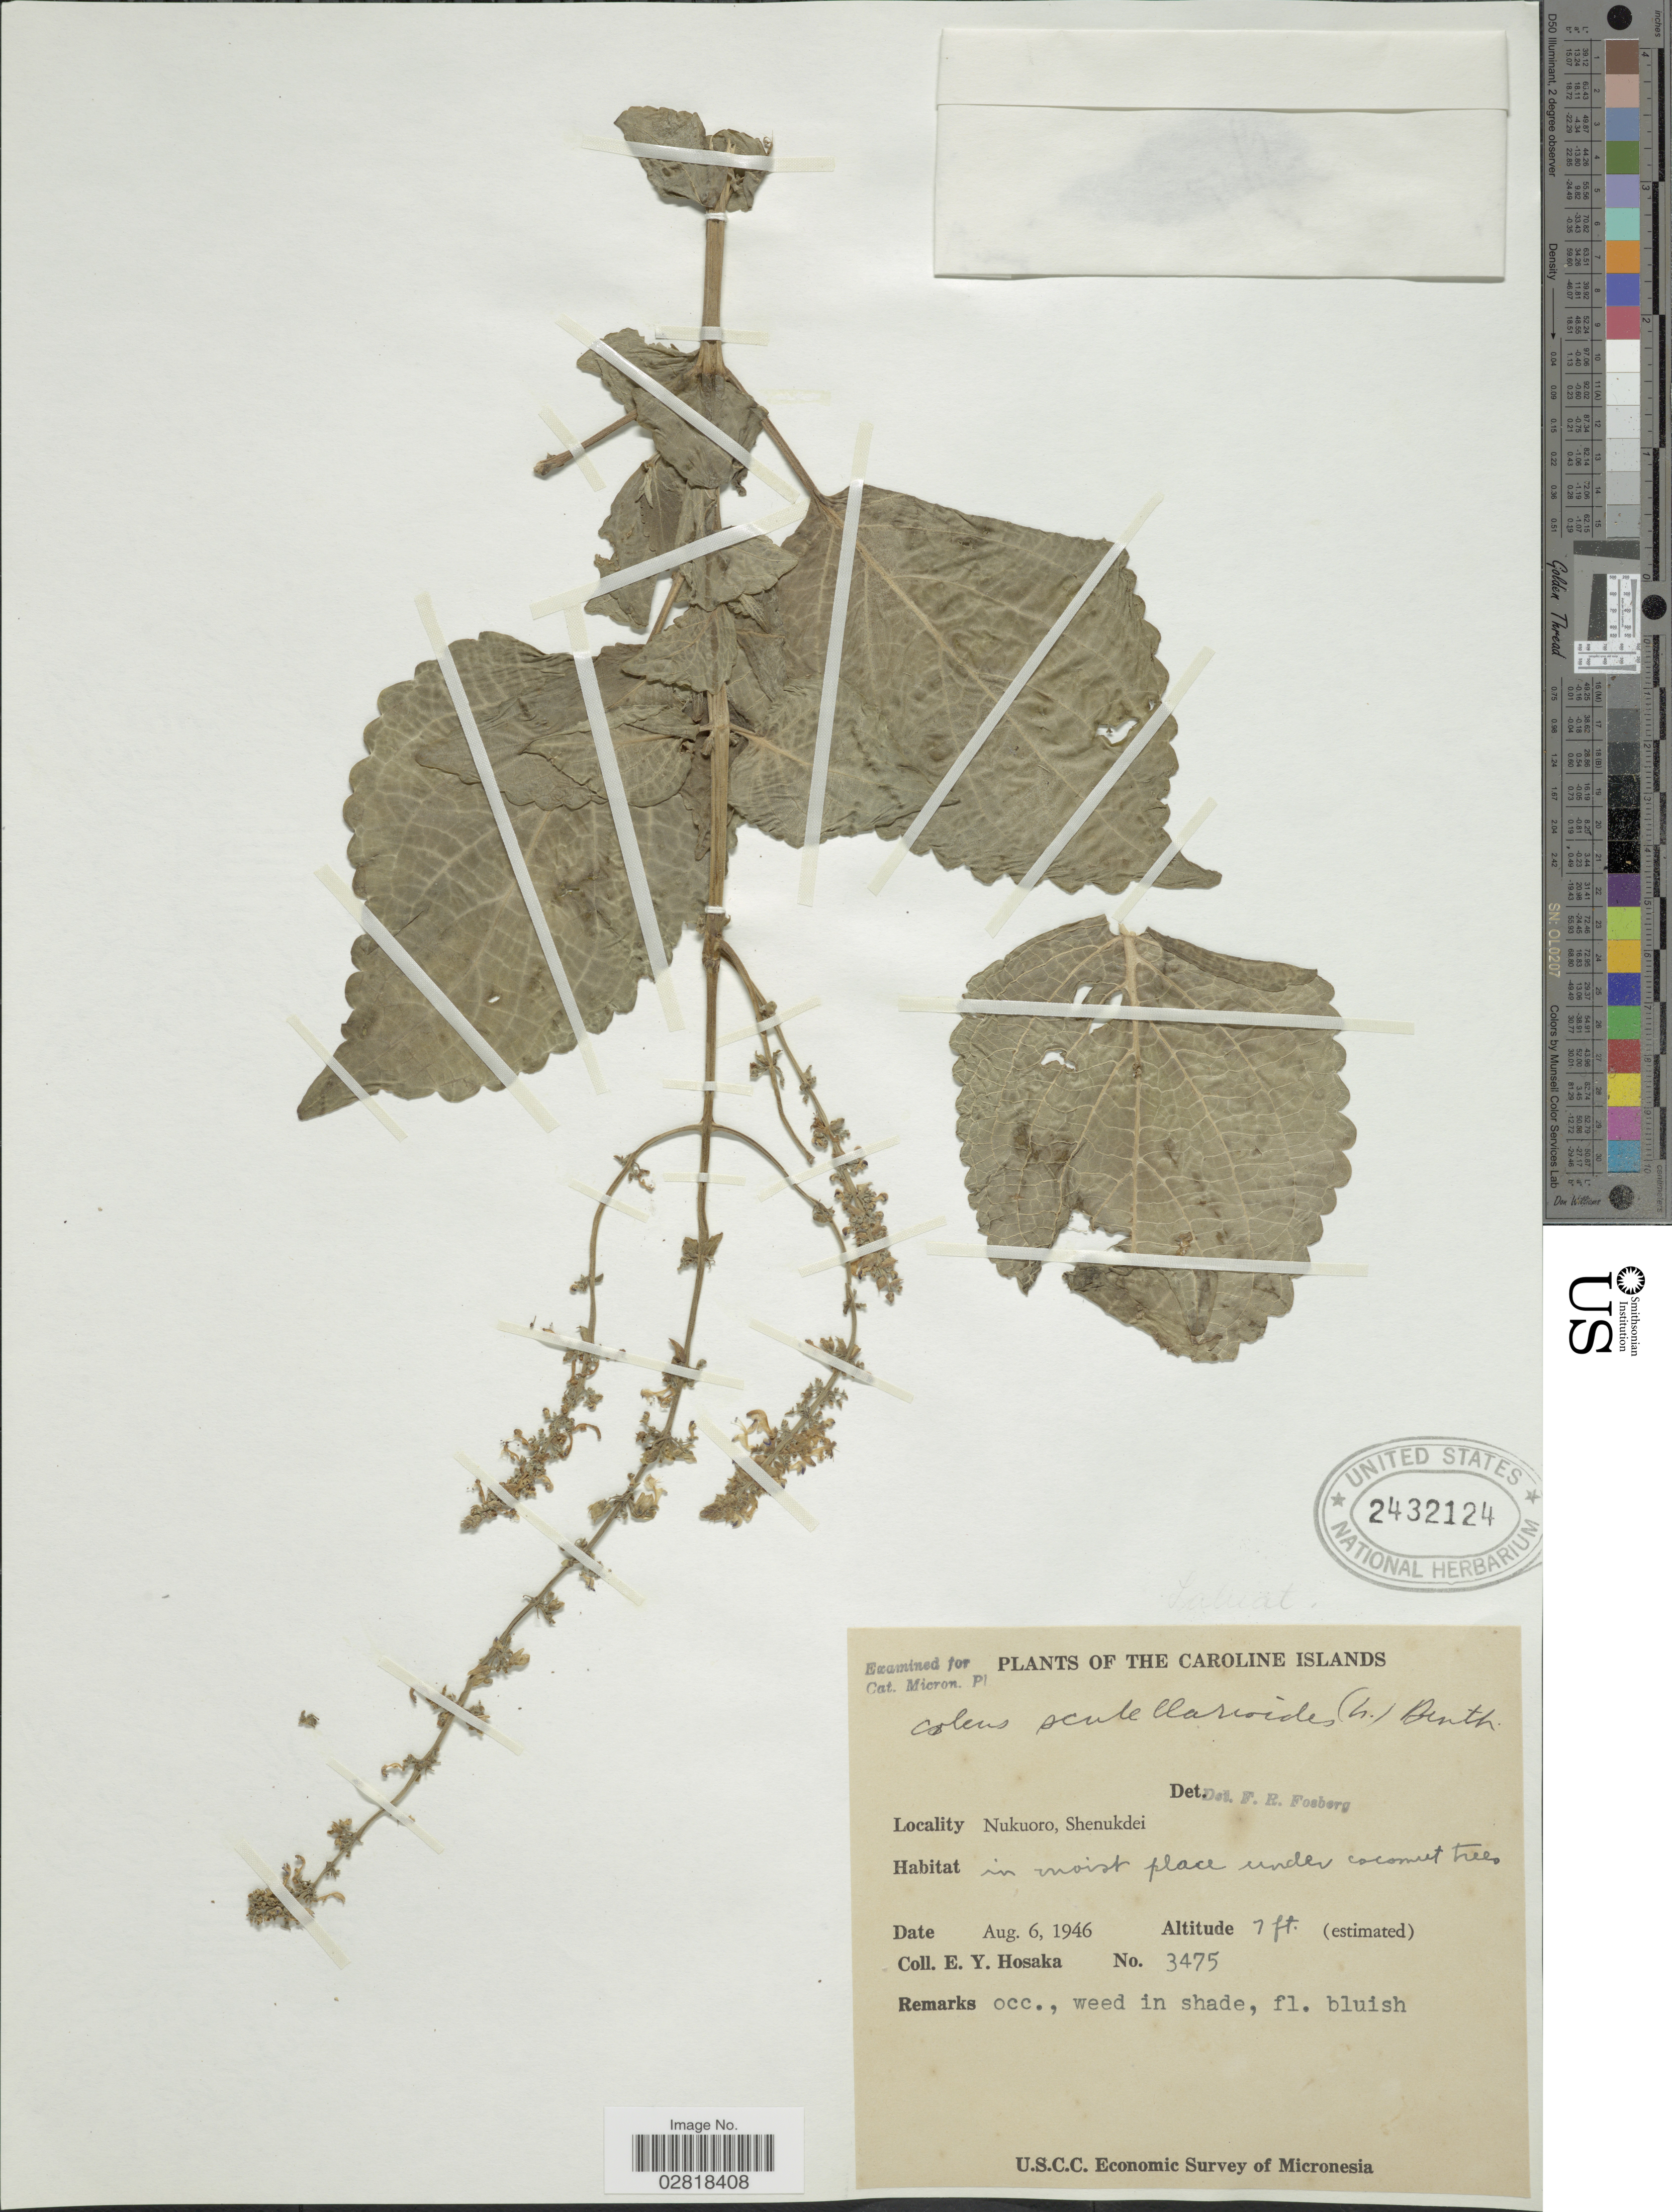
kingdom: Plantae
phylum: Tracheophyta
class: Magnoliopsida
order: Lamiales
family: Lamiaceae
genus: Coleus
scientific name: Coleus scutellarioides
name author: (L.) Benth.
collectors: E. Y. Hosaka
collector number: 3475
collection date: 1946-08-06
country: Micronesia, Federated States of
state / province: Pohnpei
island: Nukuoro Atoll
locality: Caroline Islands. Nukuoro, Shenukdei.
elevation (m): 2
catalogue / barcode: US 2432124